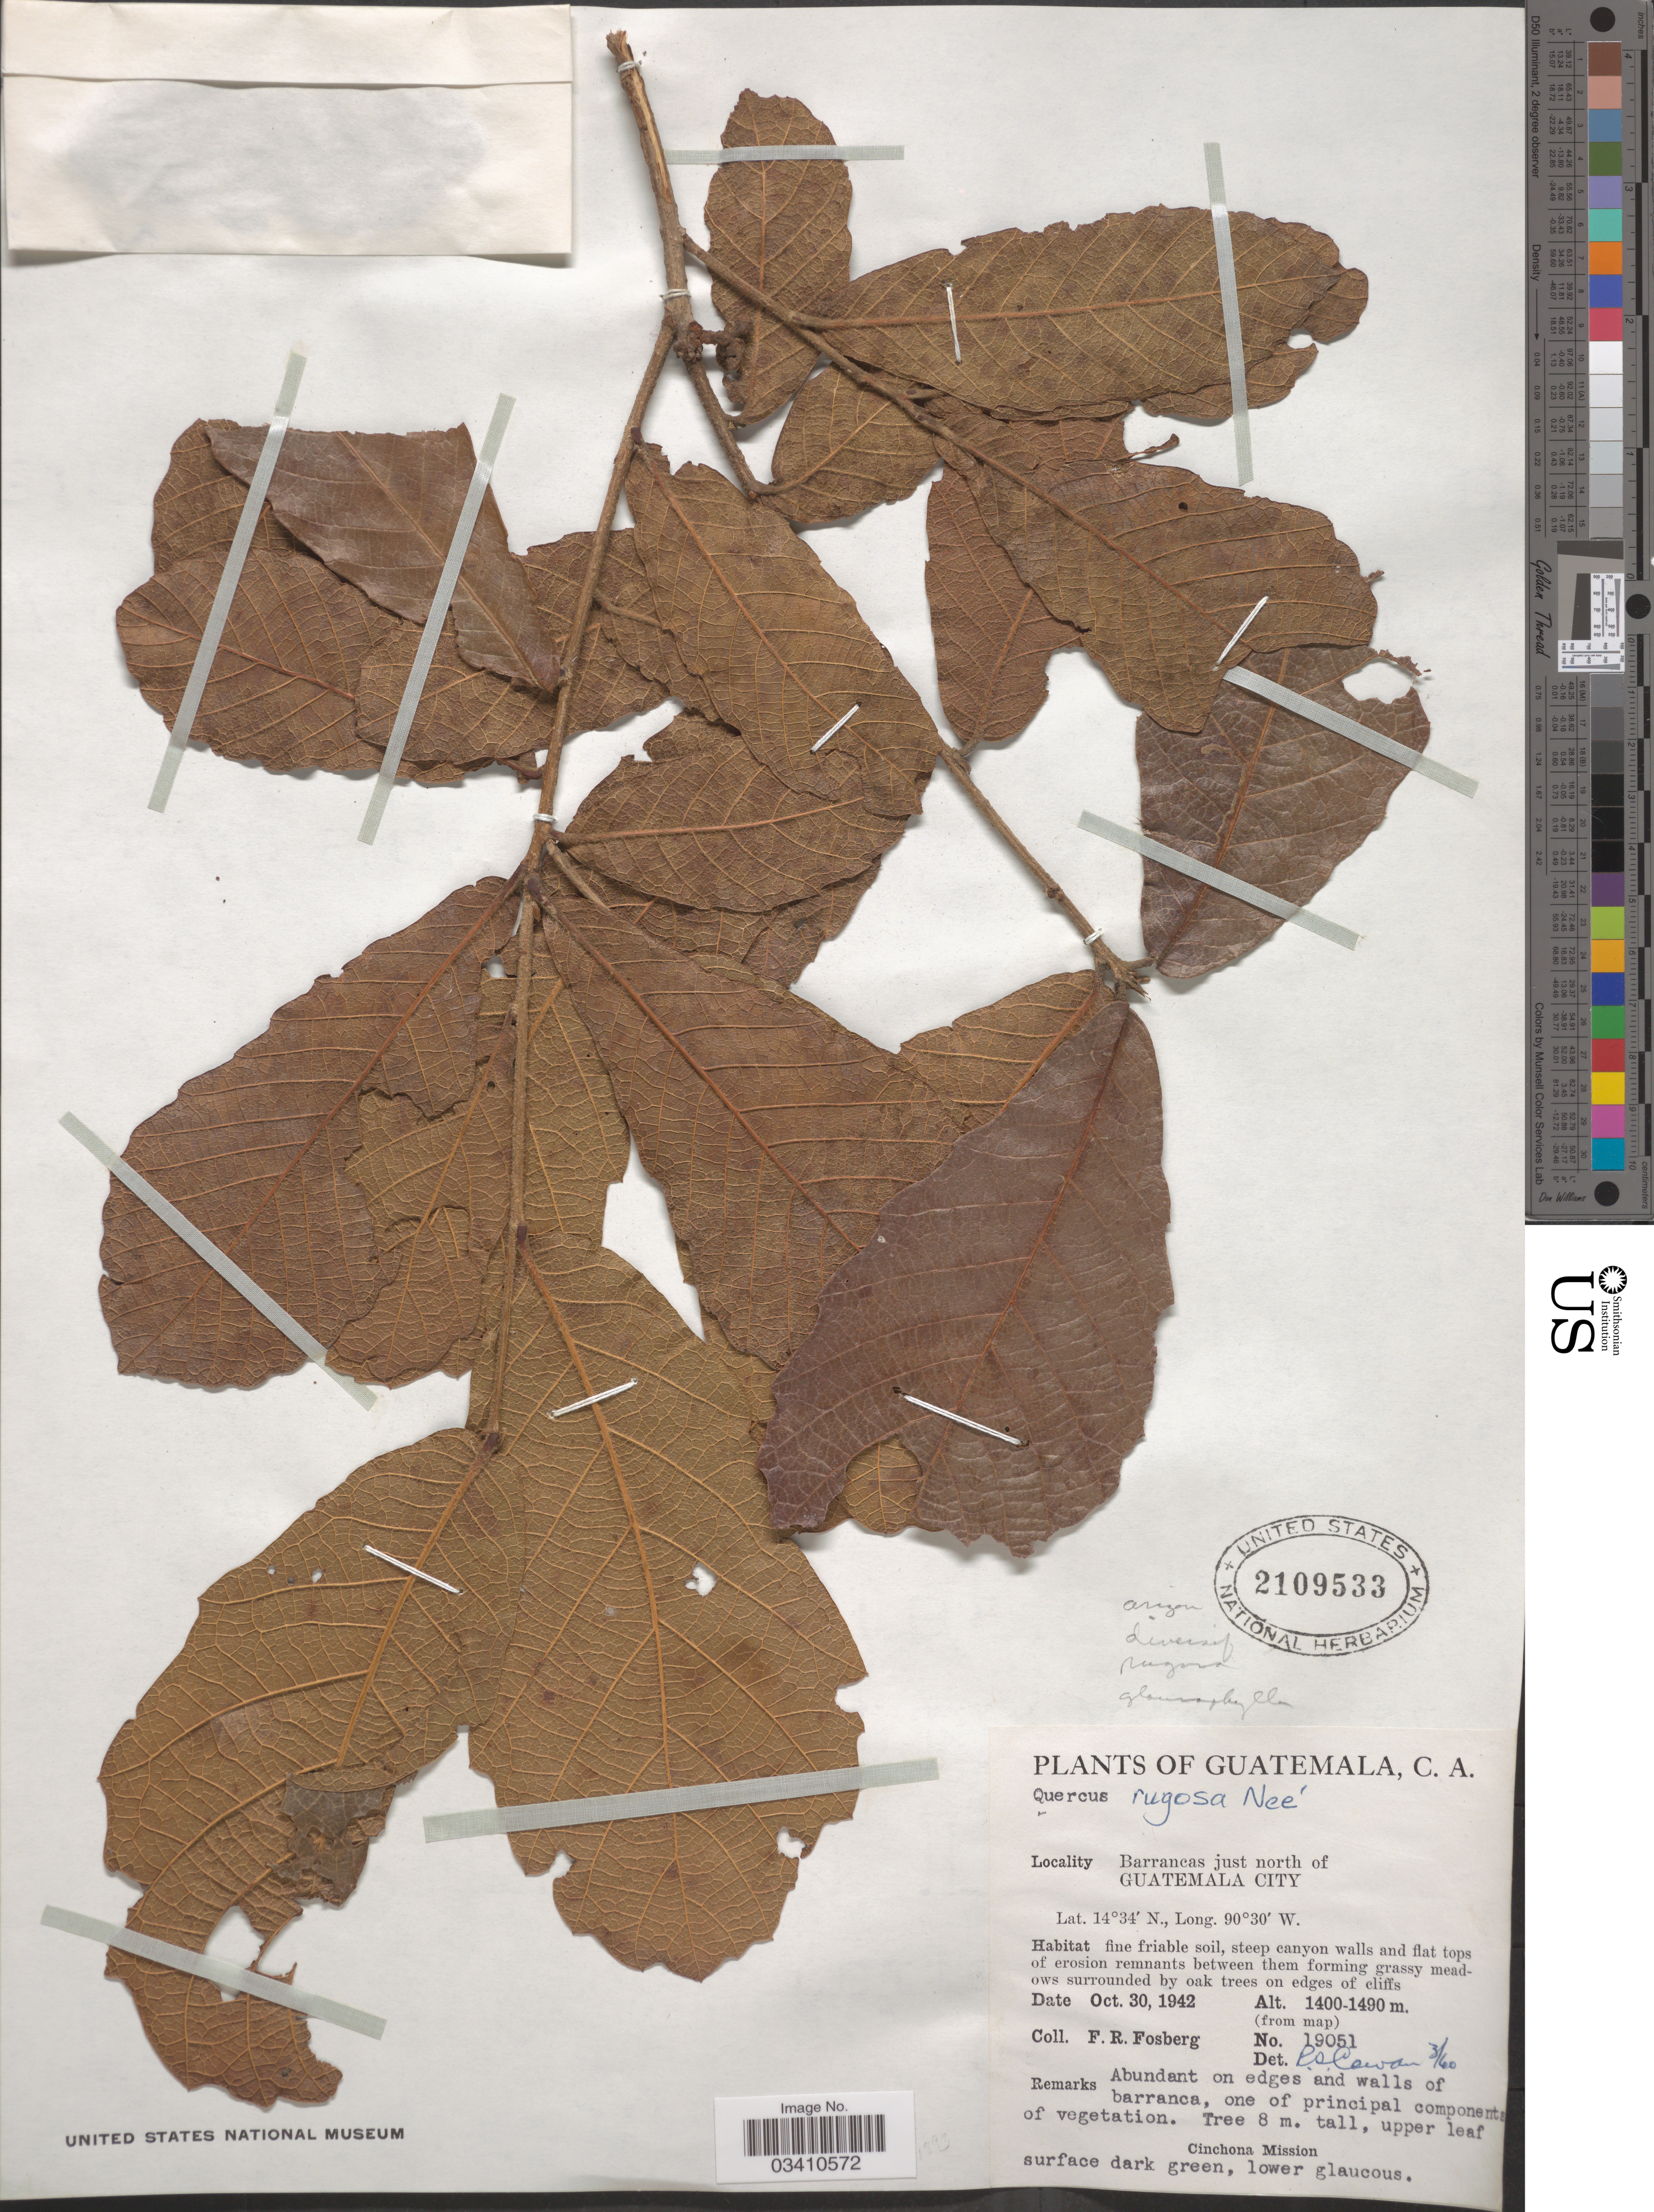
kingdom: Plantae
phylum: Tracheophyta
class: Magnoliopsida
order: Fagales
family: Fagaceae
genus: Quercus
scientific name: Quercus rugosa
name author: Née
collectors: F. R. Fosberg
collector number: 19051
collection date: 1942-10-30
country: Guatemala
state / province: Guatemala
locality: Barrancas just north of Guatemala City.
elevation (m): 1400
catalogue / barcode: US 2109533